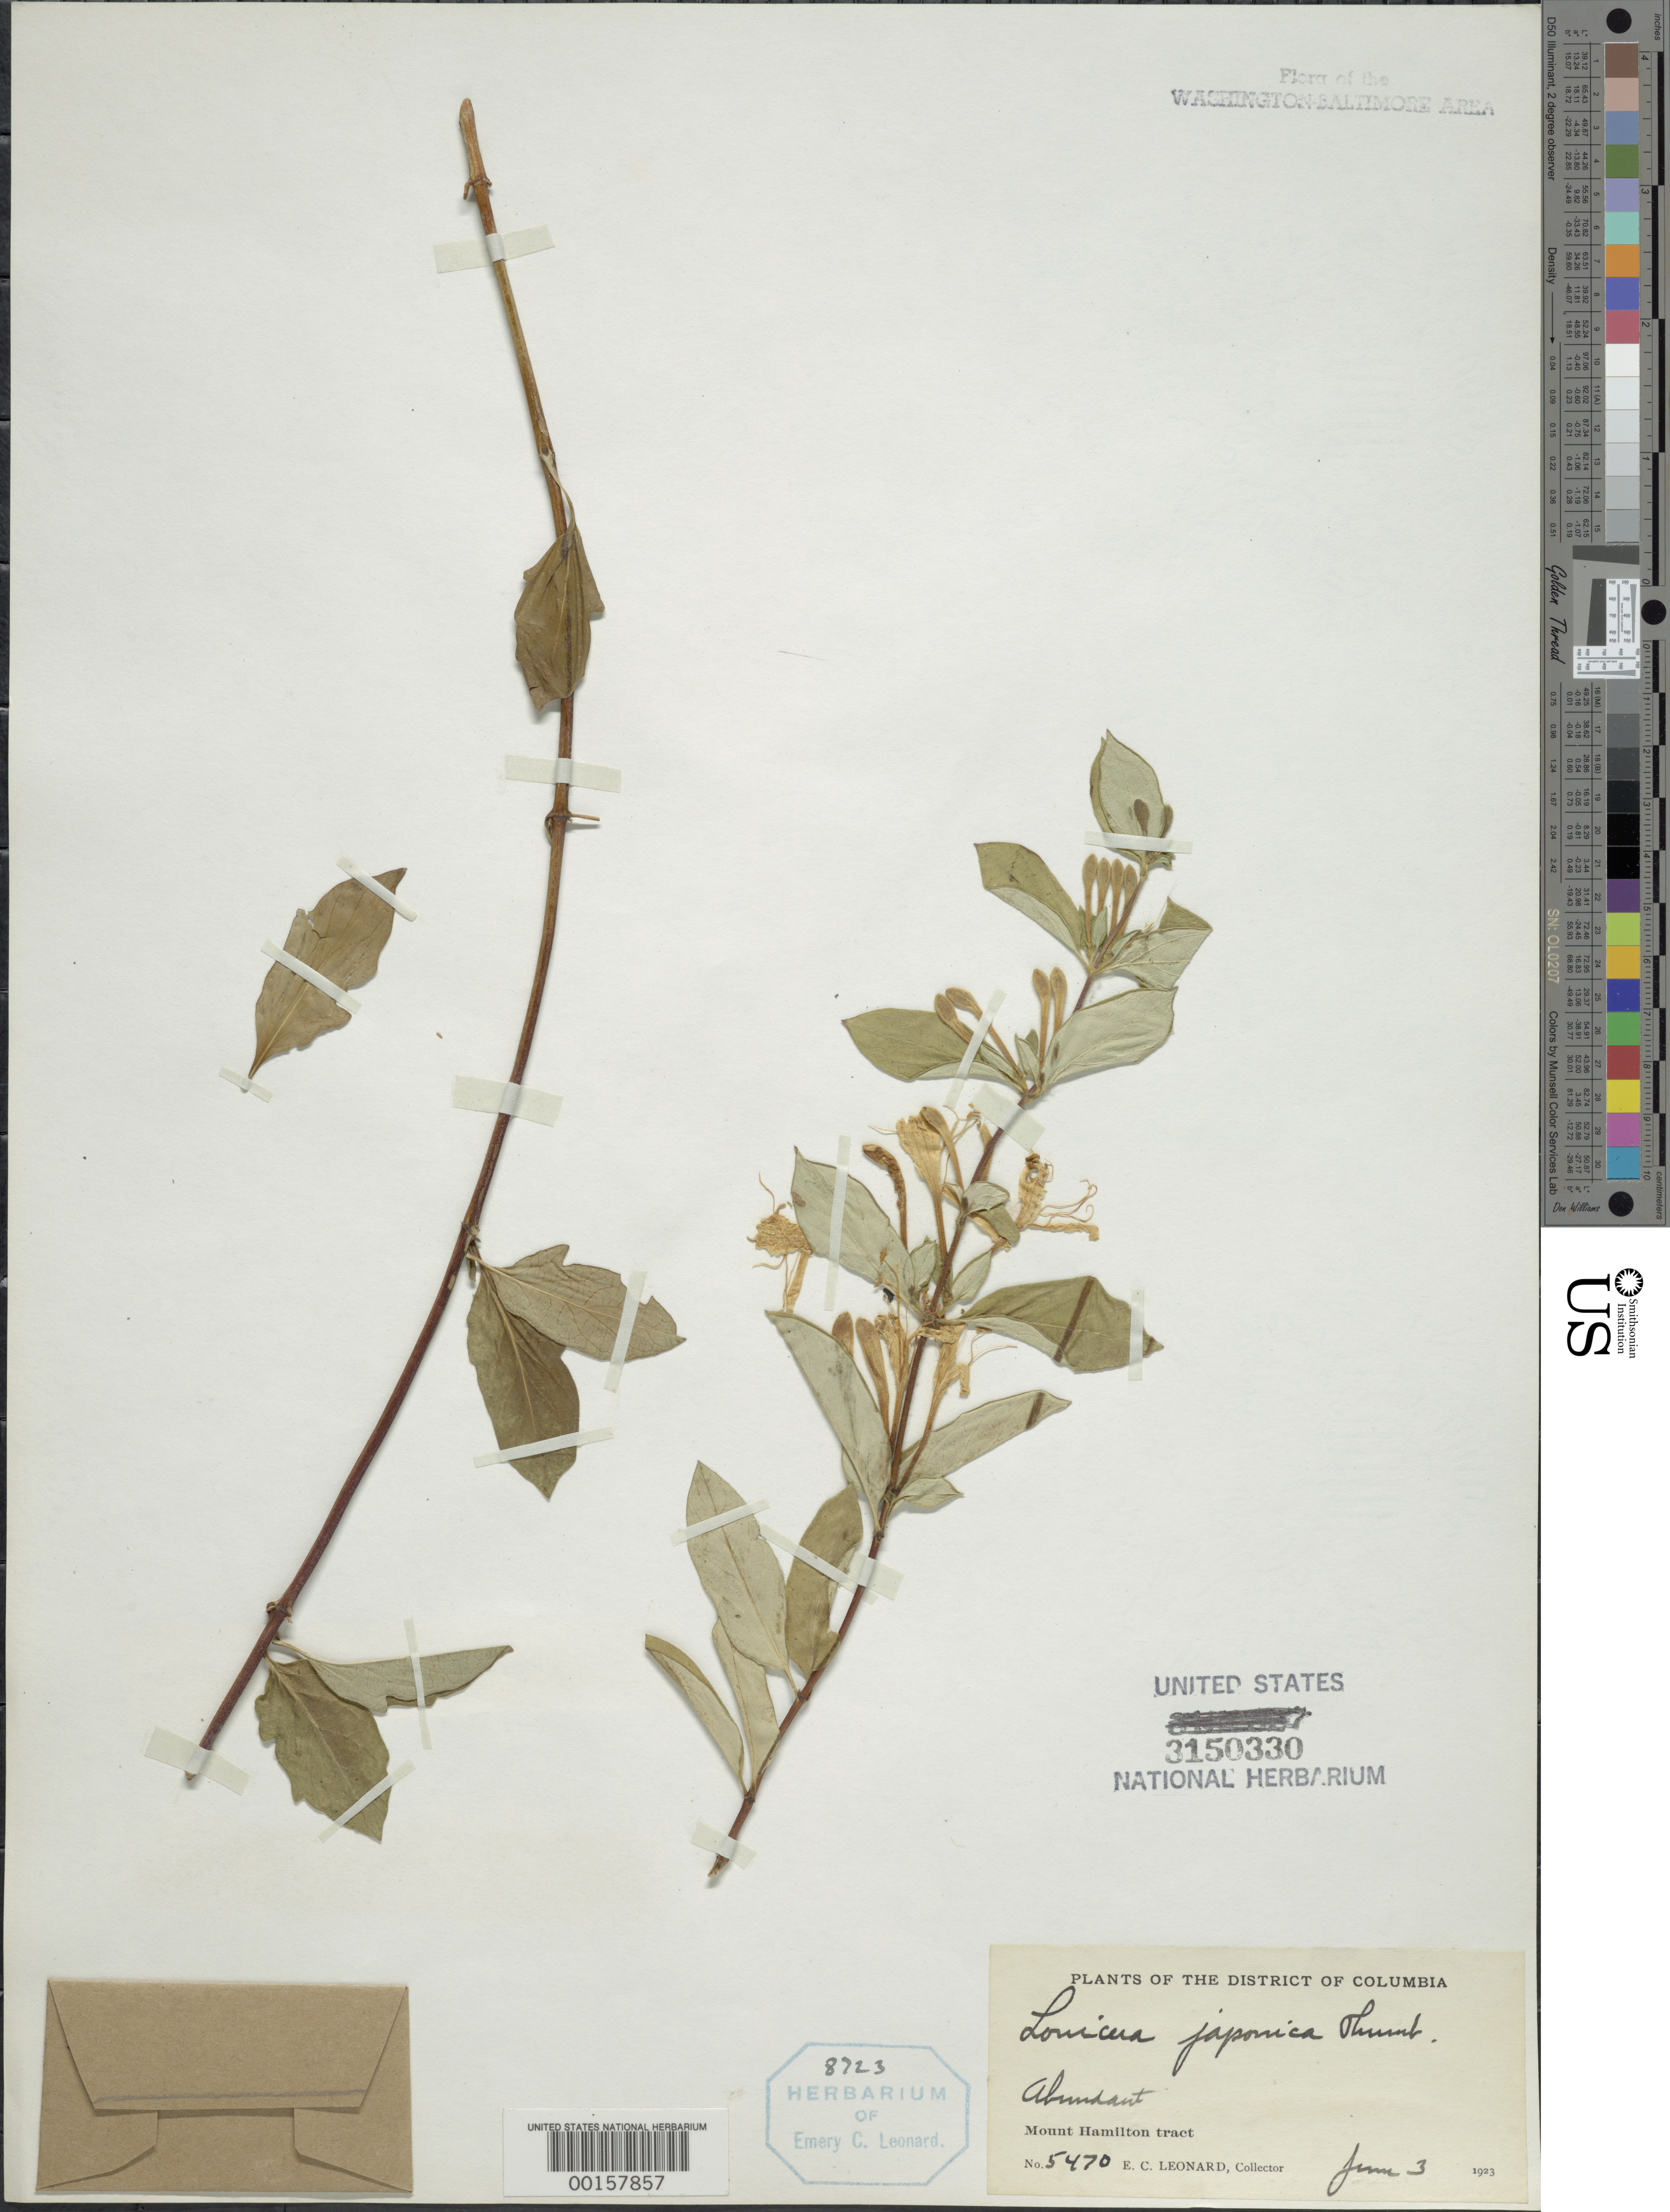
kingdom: Plantae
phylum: Tracheophyta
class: Magnoliopsida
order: Dipsacales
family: Caprifoliaceae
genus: Lonicera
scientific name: Lonicera japonica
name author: Thunb.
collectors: E. C. Leonard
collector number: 5470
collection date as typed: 03 Jun 1923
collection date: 1923-06-03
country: United States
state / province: District of Columbia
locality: Mount Hamilton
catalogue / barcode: US 3150330